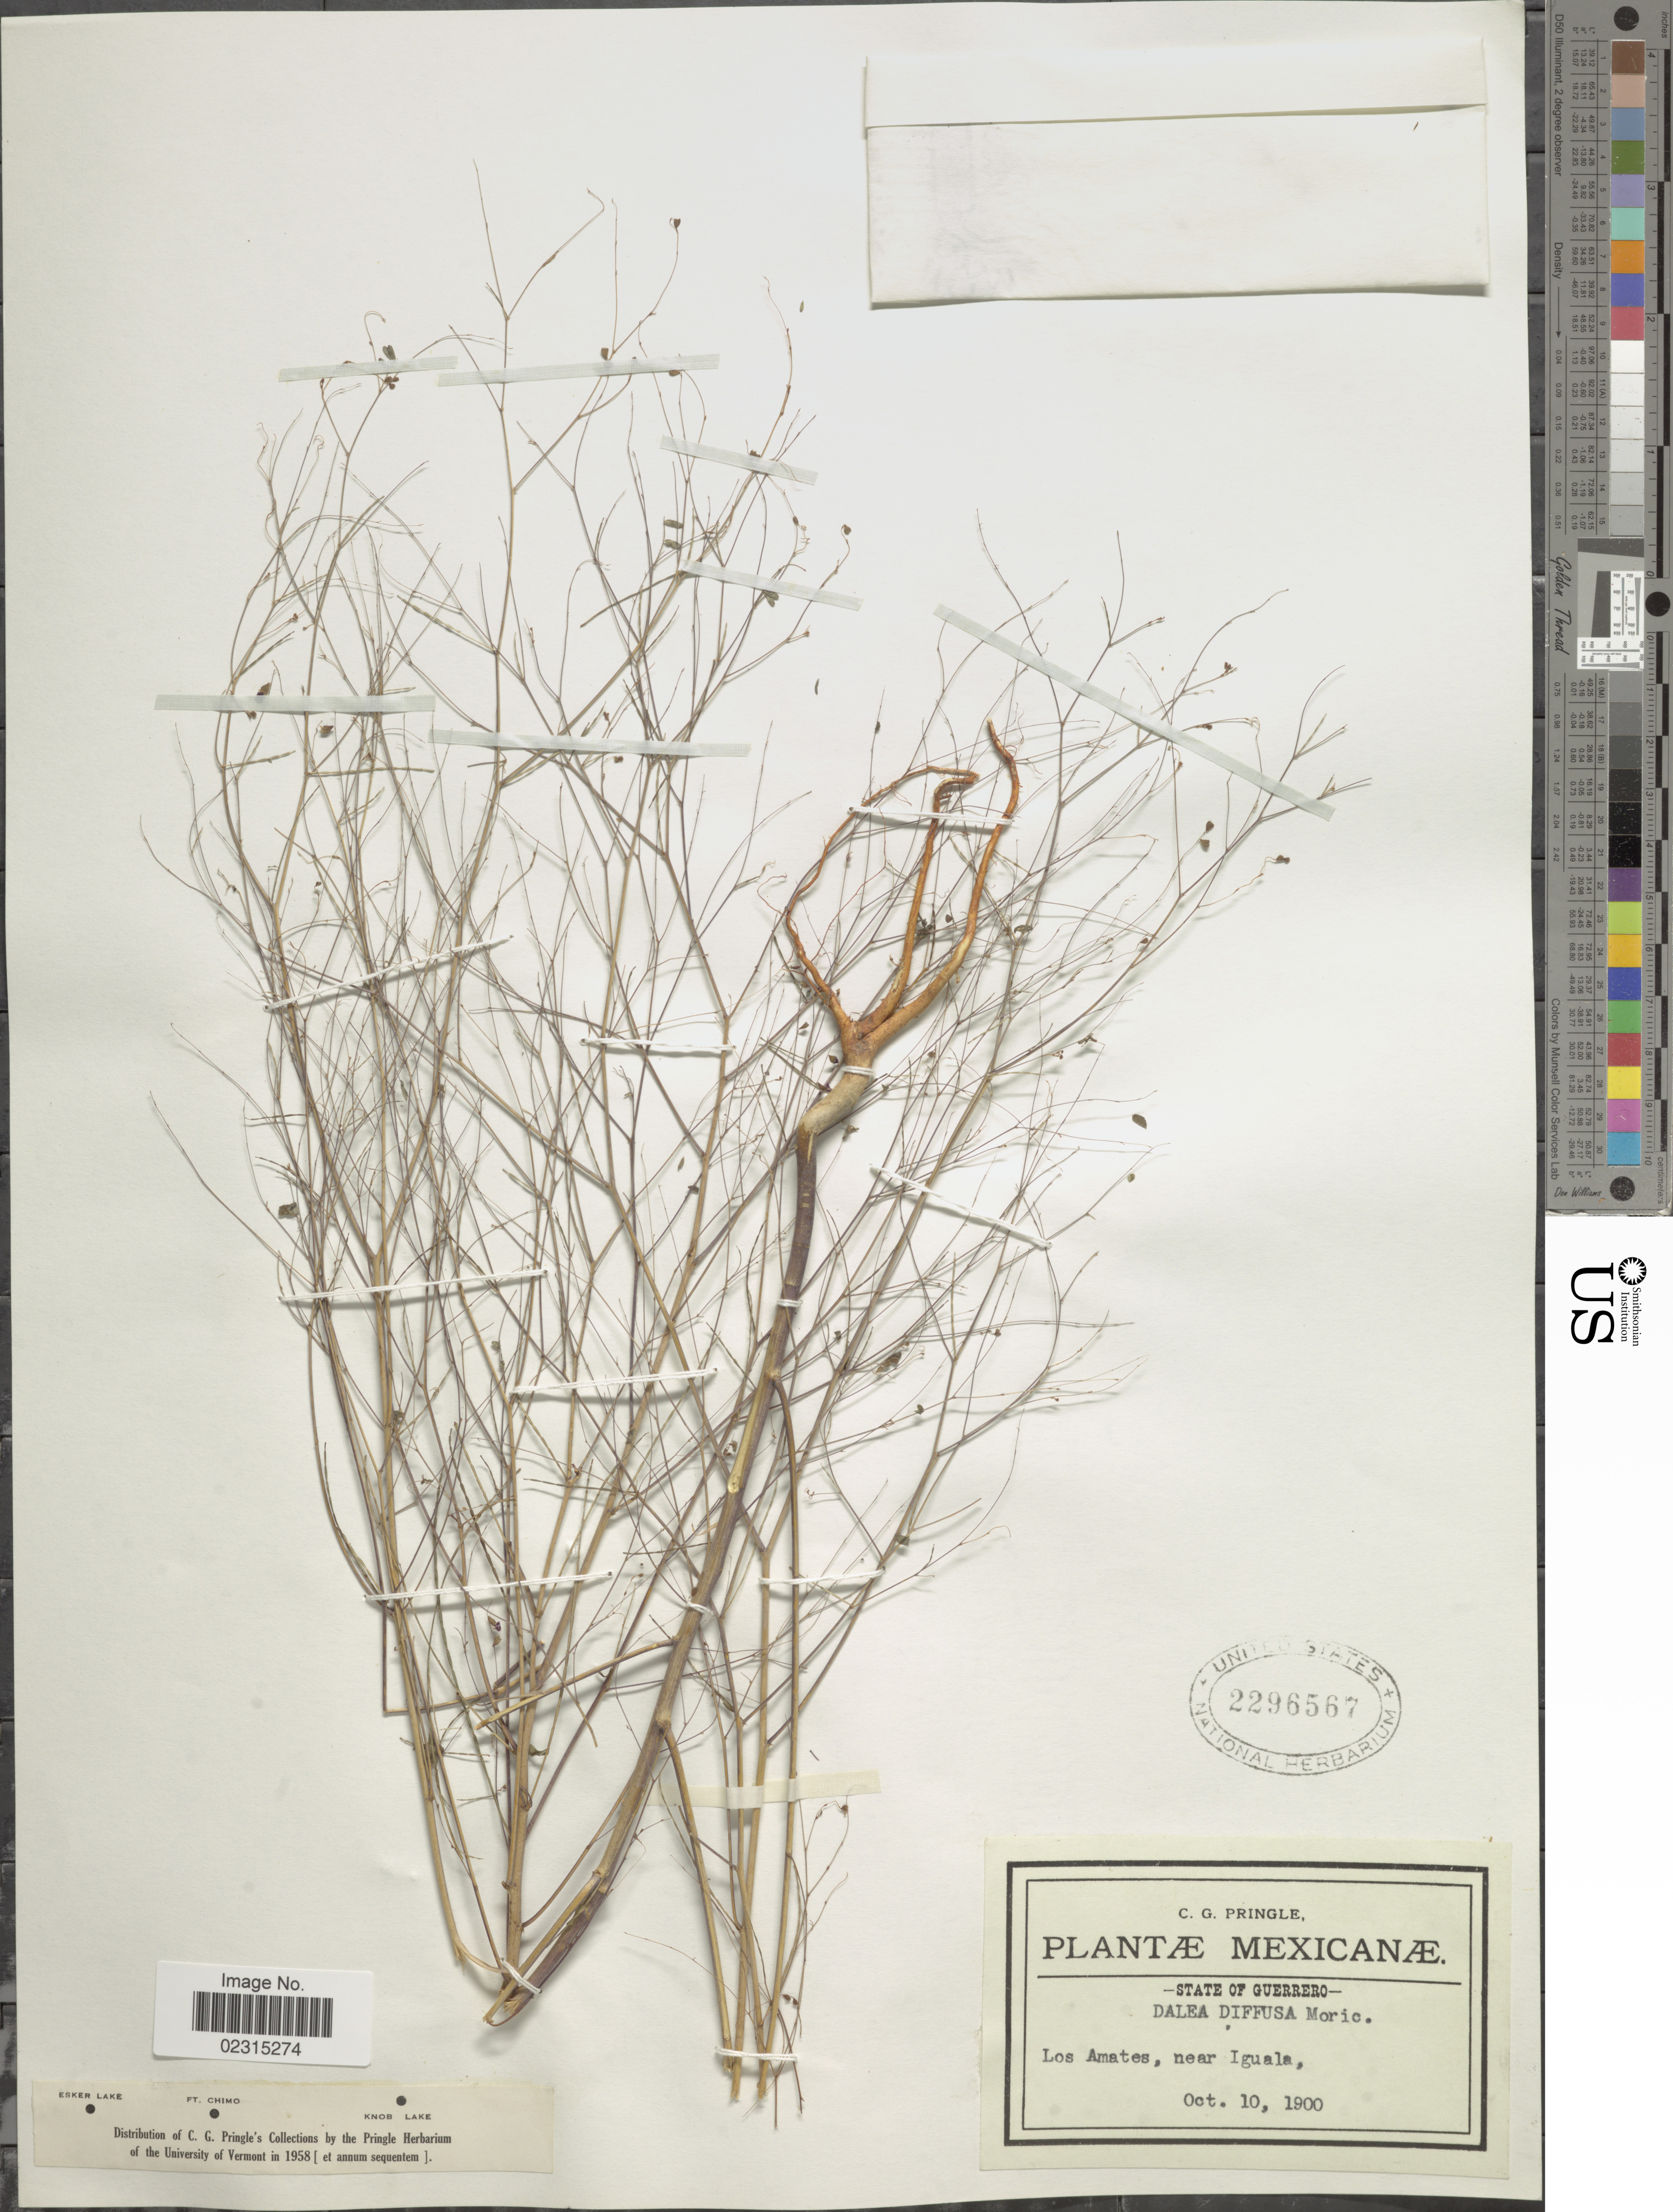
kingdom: Plantae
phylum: Tracheophyta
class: Magnoliopsida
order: Fabales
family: Fabaceae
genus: Marina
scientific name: Marina diffusa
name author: (Moric.) Barneby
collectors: C. G. Pringle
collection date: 1900-10-10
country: Mexico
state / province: Guerrero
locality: Los Amates, near Iguala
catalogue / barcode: US 2296567